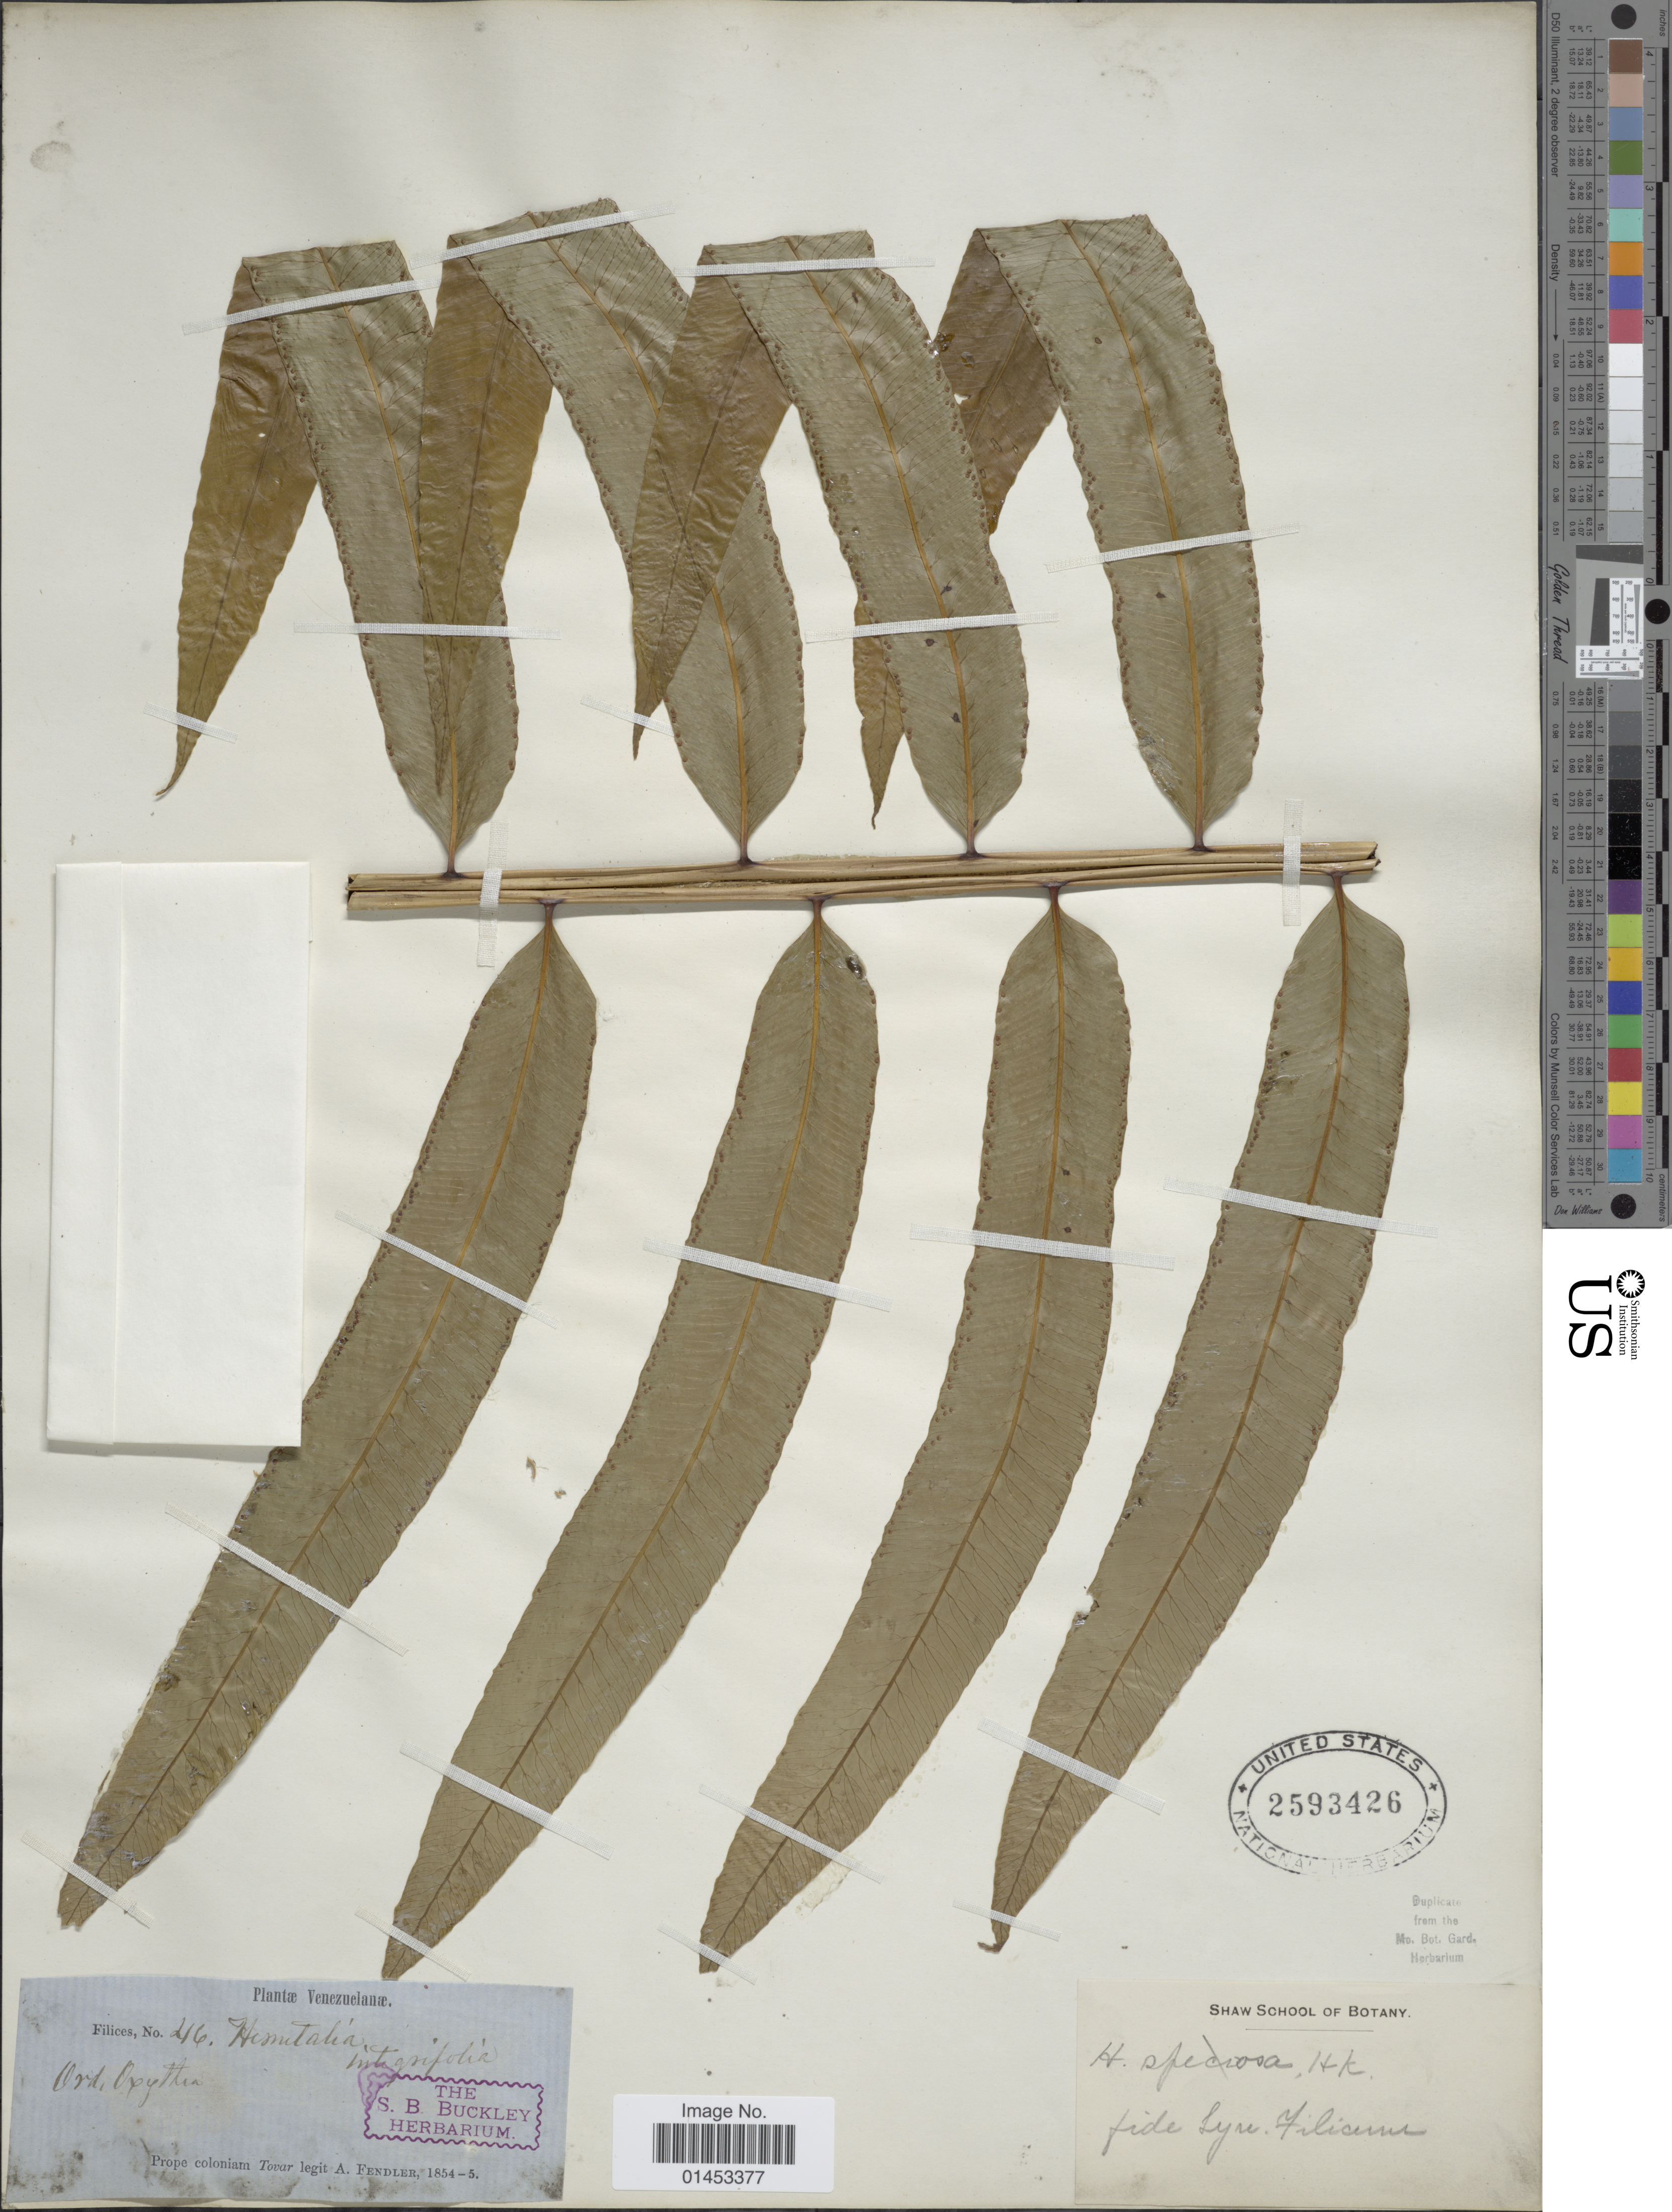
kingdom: Plantae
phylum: Tracheophyta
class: Polypodiopsida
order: Cyatheales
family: Cyatheaceae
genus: Cyathea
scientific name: Cyathea sp.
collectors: A. Fendler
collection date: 1854/1855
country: Venezuela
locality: Prope coloniam Tovar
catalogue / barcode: US 2593426